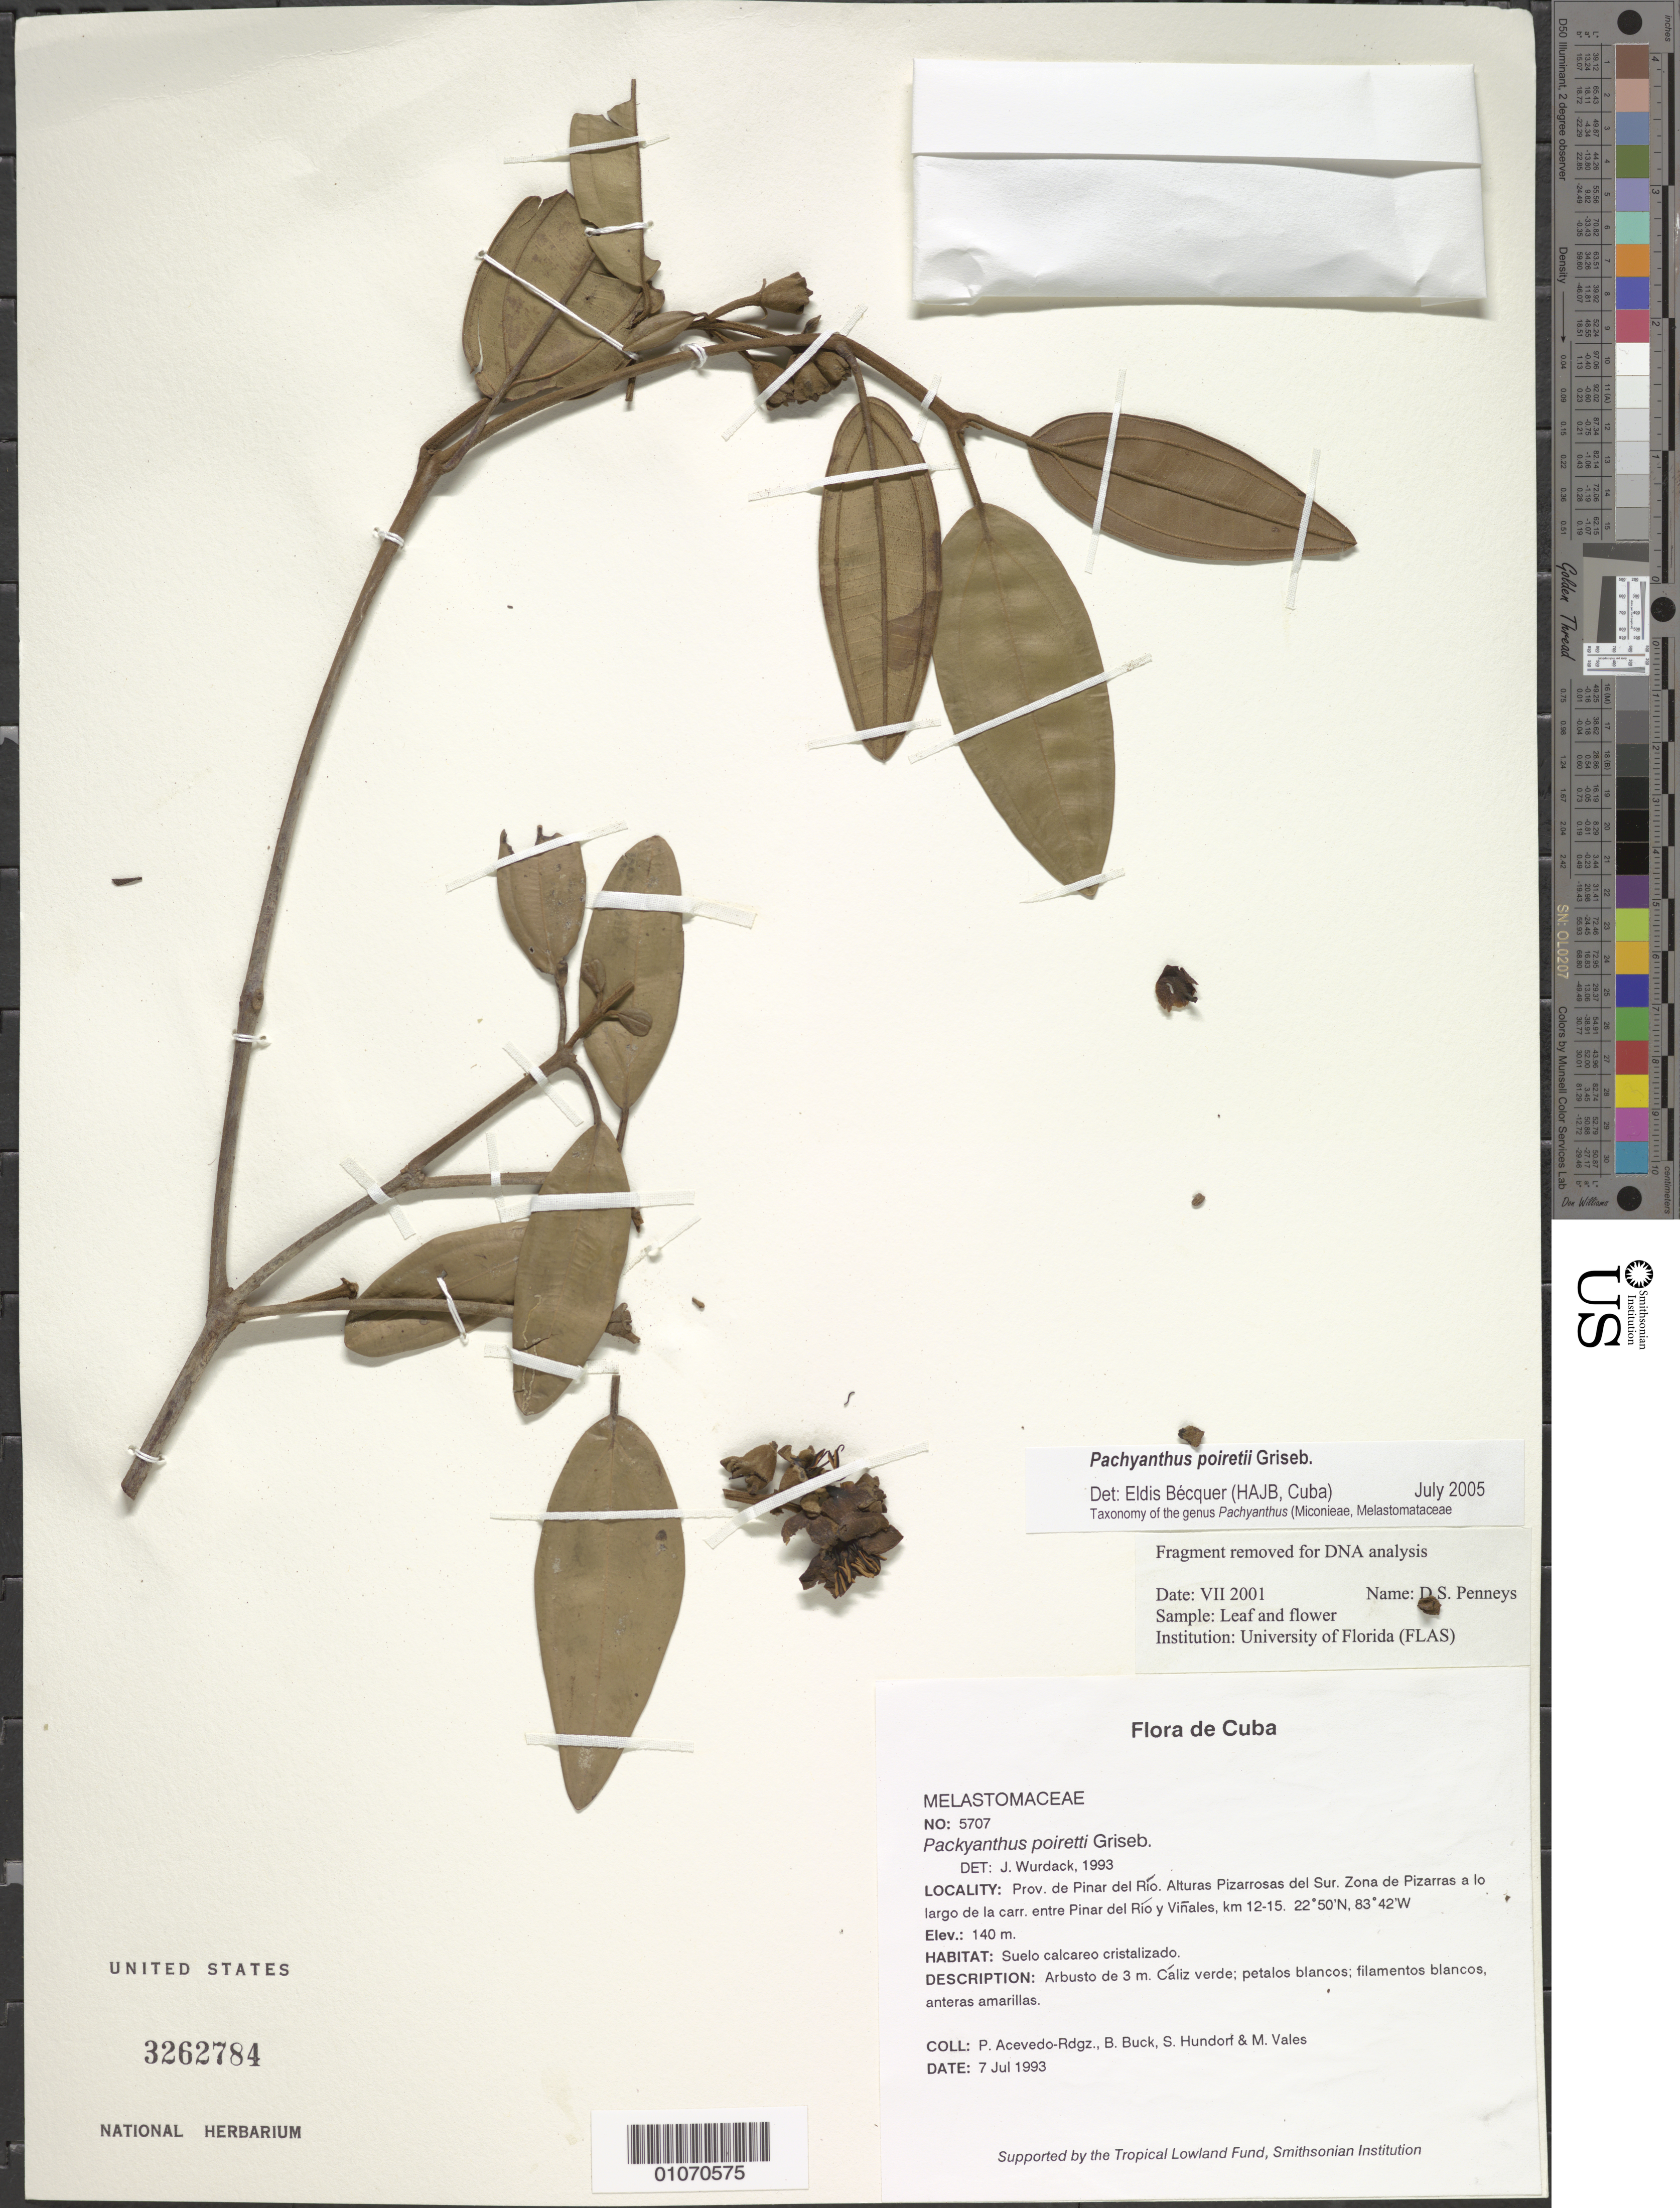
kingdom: Plantae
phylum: Tracheophyta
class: Magnoliopsida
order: Myrtales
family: Melastomataceae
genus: Pachyanthus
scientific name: Pachyanthus poiretti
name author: Griseb.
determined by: Wurdack, John J., (US), US (UNITED STATES)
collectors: P. Acevedo-Rodr., B. Buck, S. Hundorf & M. Vales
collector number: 5707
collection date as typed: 07 Jul 1993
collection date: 1993-07-07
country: Cuba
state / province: Pinar del Rio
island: Cuba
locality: Prov de Pinar del Río Alturas Pizarrosas del Sur Zona de Pizarras a lo largo de la carr entre Pinar del Río y Viñales, km 12-15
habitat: Suelo calcareo cristalizado.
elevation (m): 140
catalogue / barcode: US 3262784